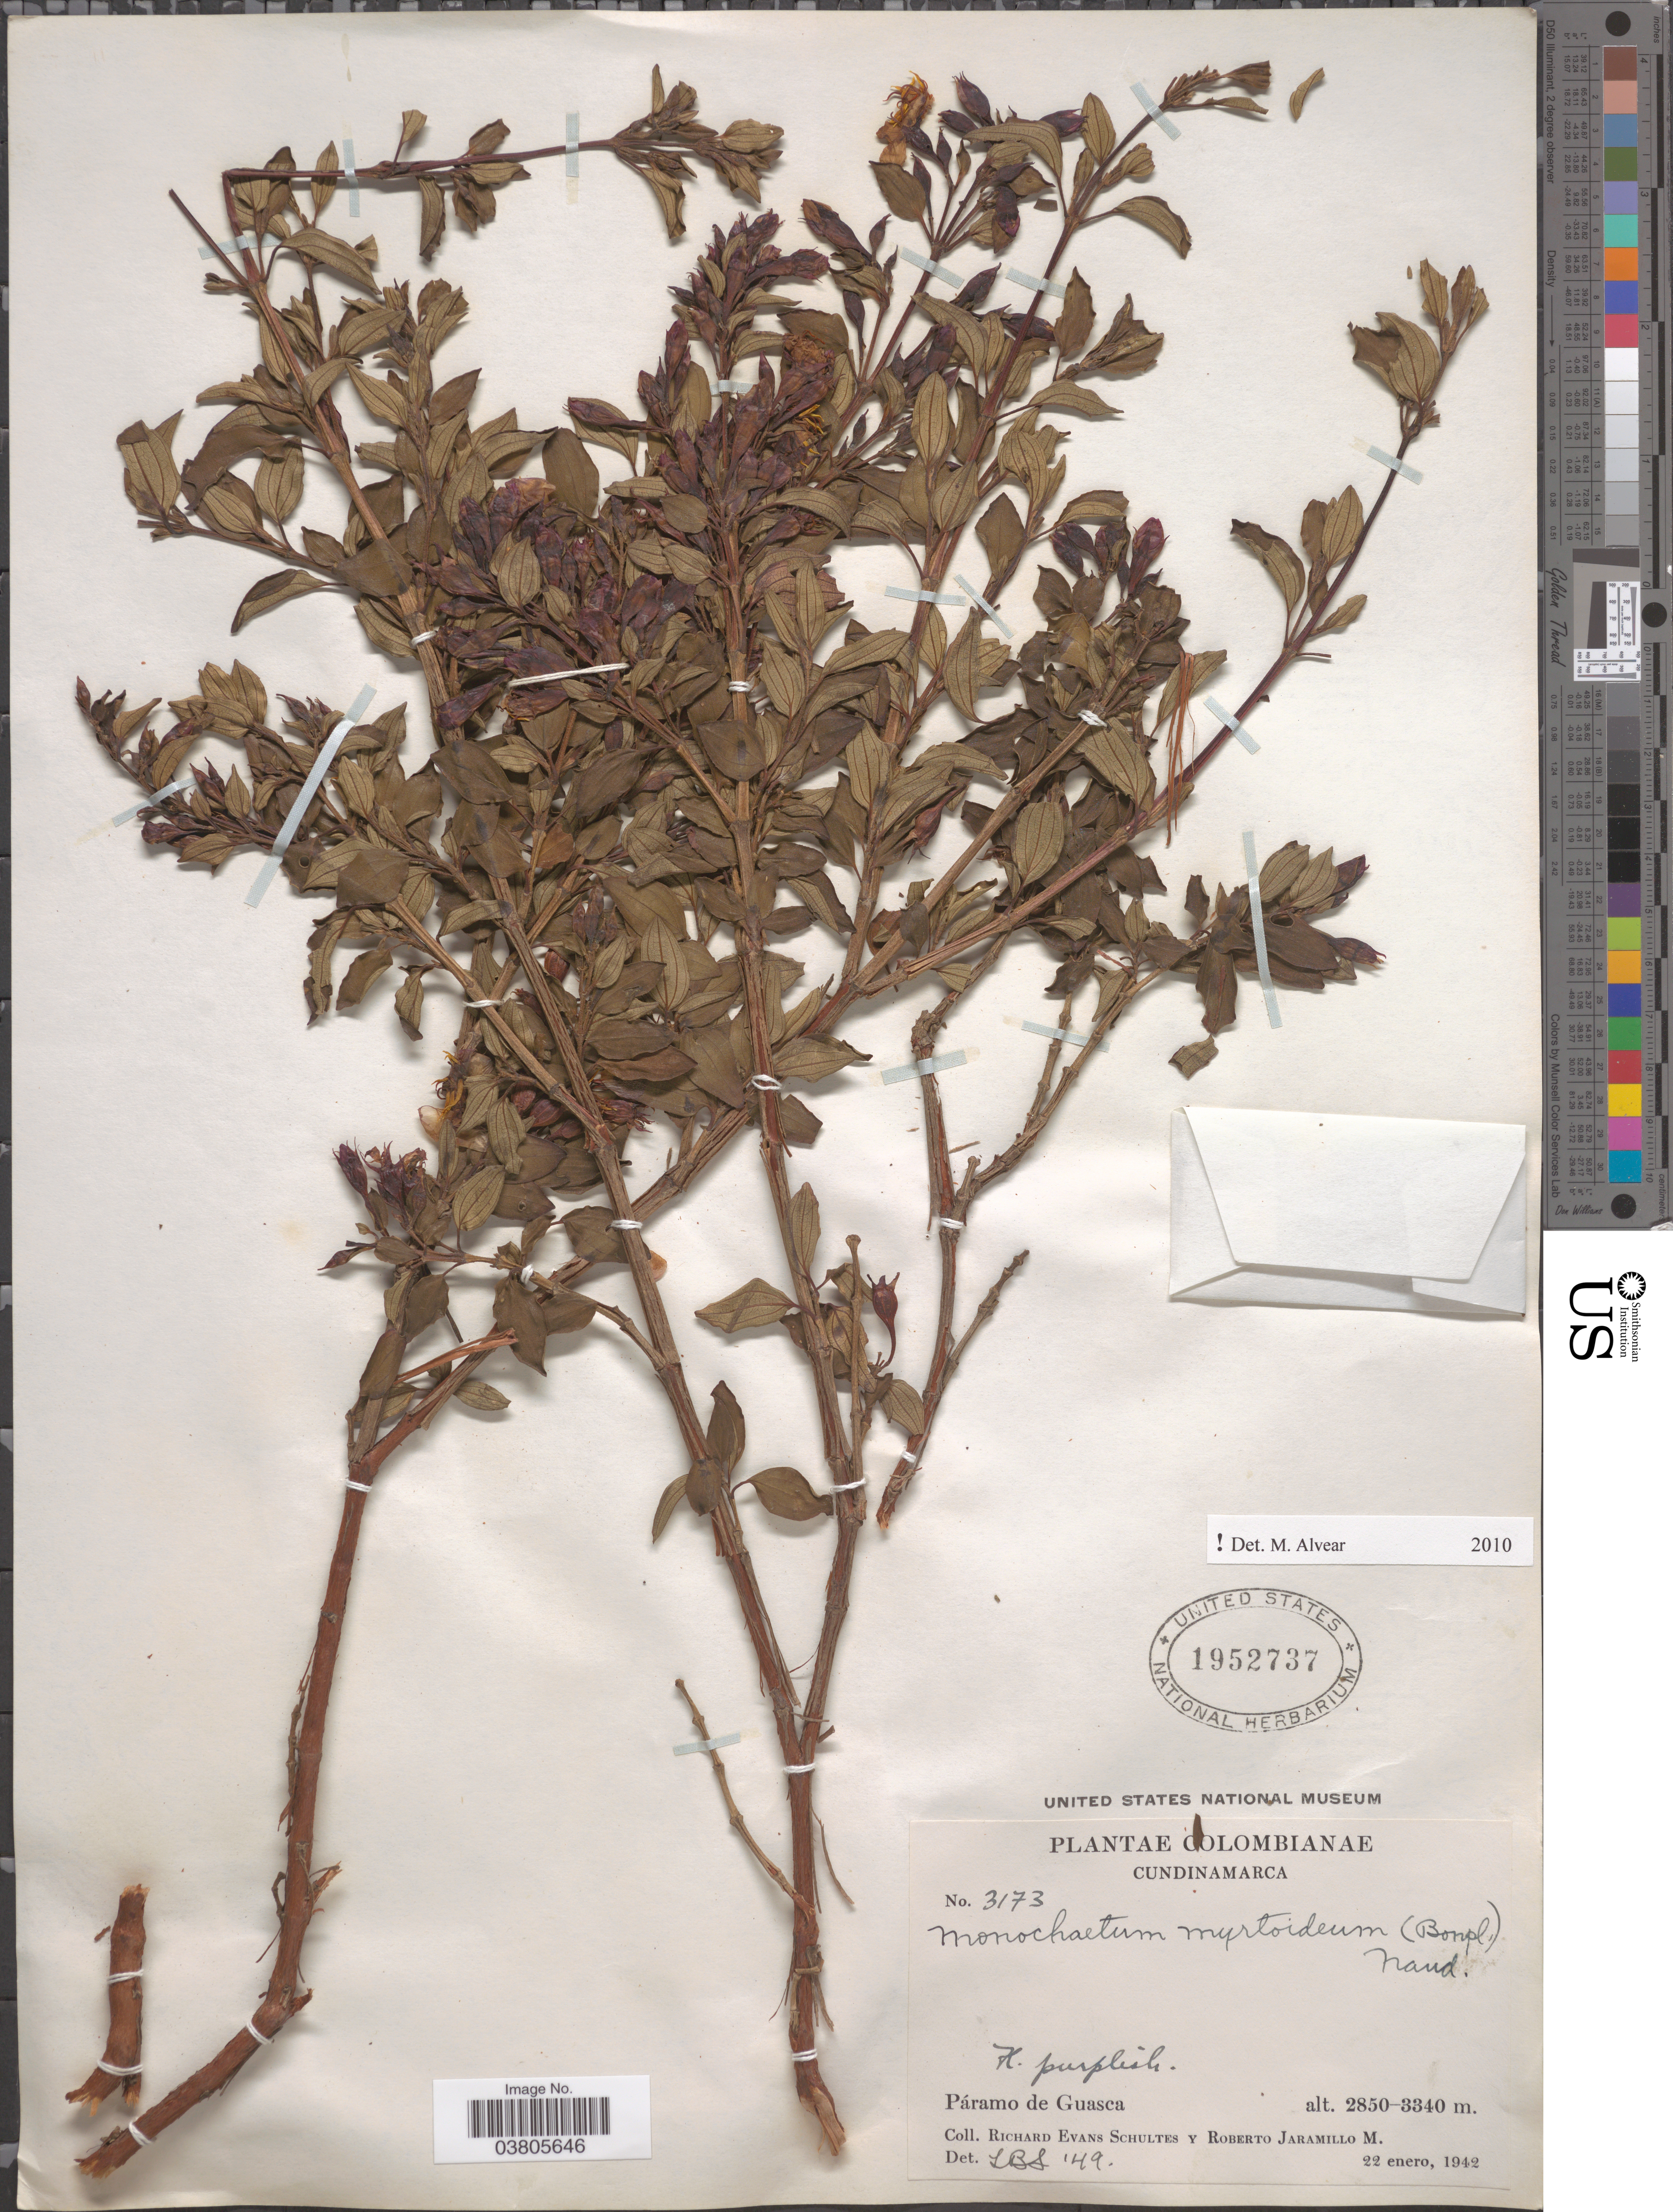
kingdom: Plantae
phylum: Tracheophyta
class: Magnoliopsida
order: Myrtales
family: Melastomataceae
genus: Monochaetum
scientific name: Monochaetum myrtoideum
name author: Naudin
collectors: R. E. Schultes & R. Jaramillo M.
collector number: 3173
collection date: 1942-01-22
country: Colombia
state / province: Cundinamarca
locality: Páramo de Guasca.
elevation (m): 2850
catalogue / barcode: US 1952737